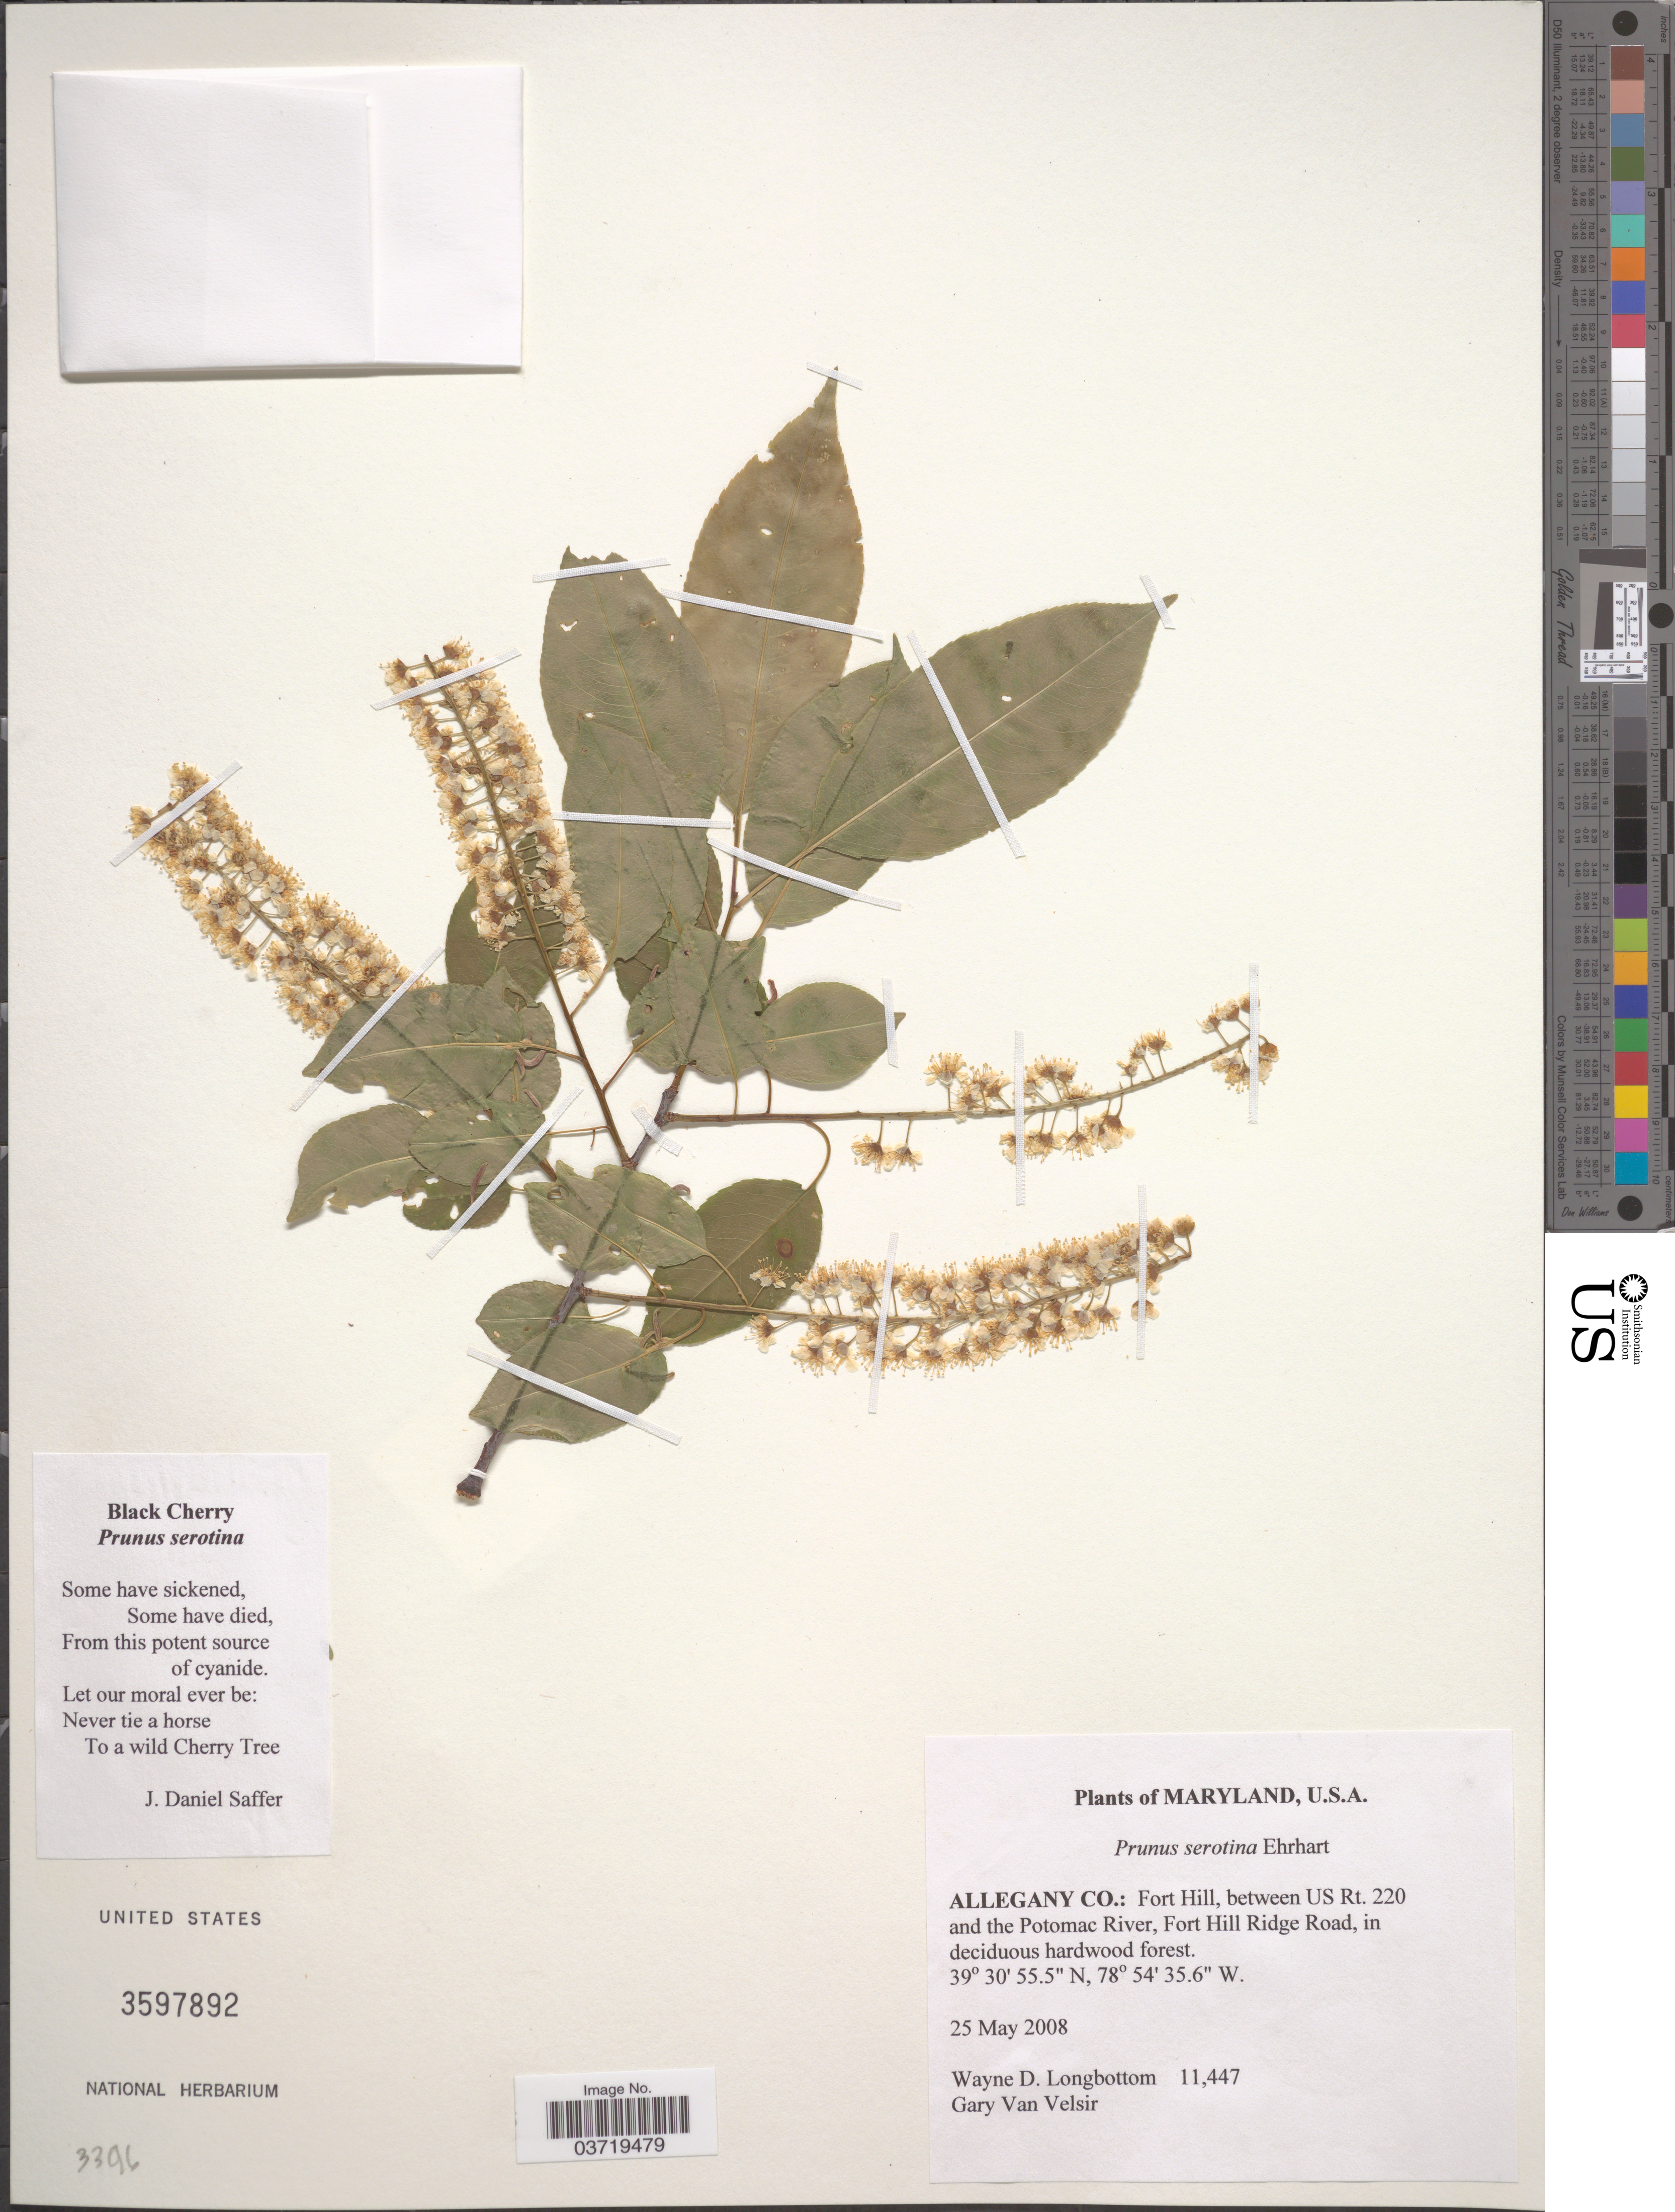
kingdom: Plantae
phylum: Tracheophyta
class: Magnoliopsida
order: Rosales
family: Rosaceae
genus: Prunus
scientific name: Prunus serotina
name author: Ehrh.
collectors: W. D. Longbottom & G. Van Velsir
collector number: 11447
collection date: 2008-05-25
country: United States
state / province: Maryland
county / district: Allegany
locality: Allegany Co.: Fort Hill, between US Rt. 220 and the Potomac River, Fort Hill Ridge Road, in deciduous hardwood forest.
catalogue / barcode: US 3597892